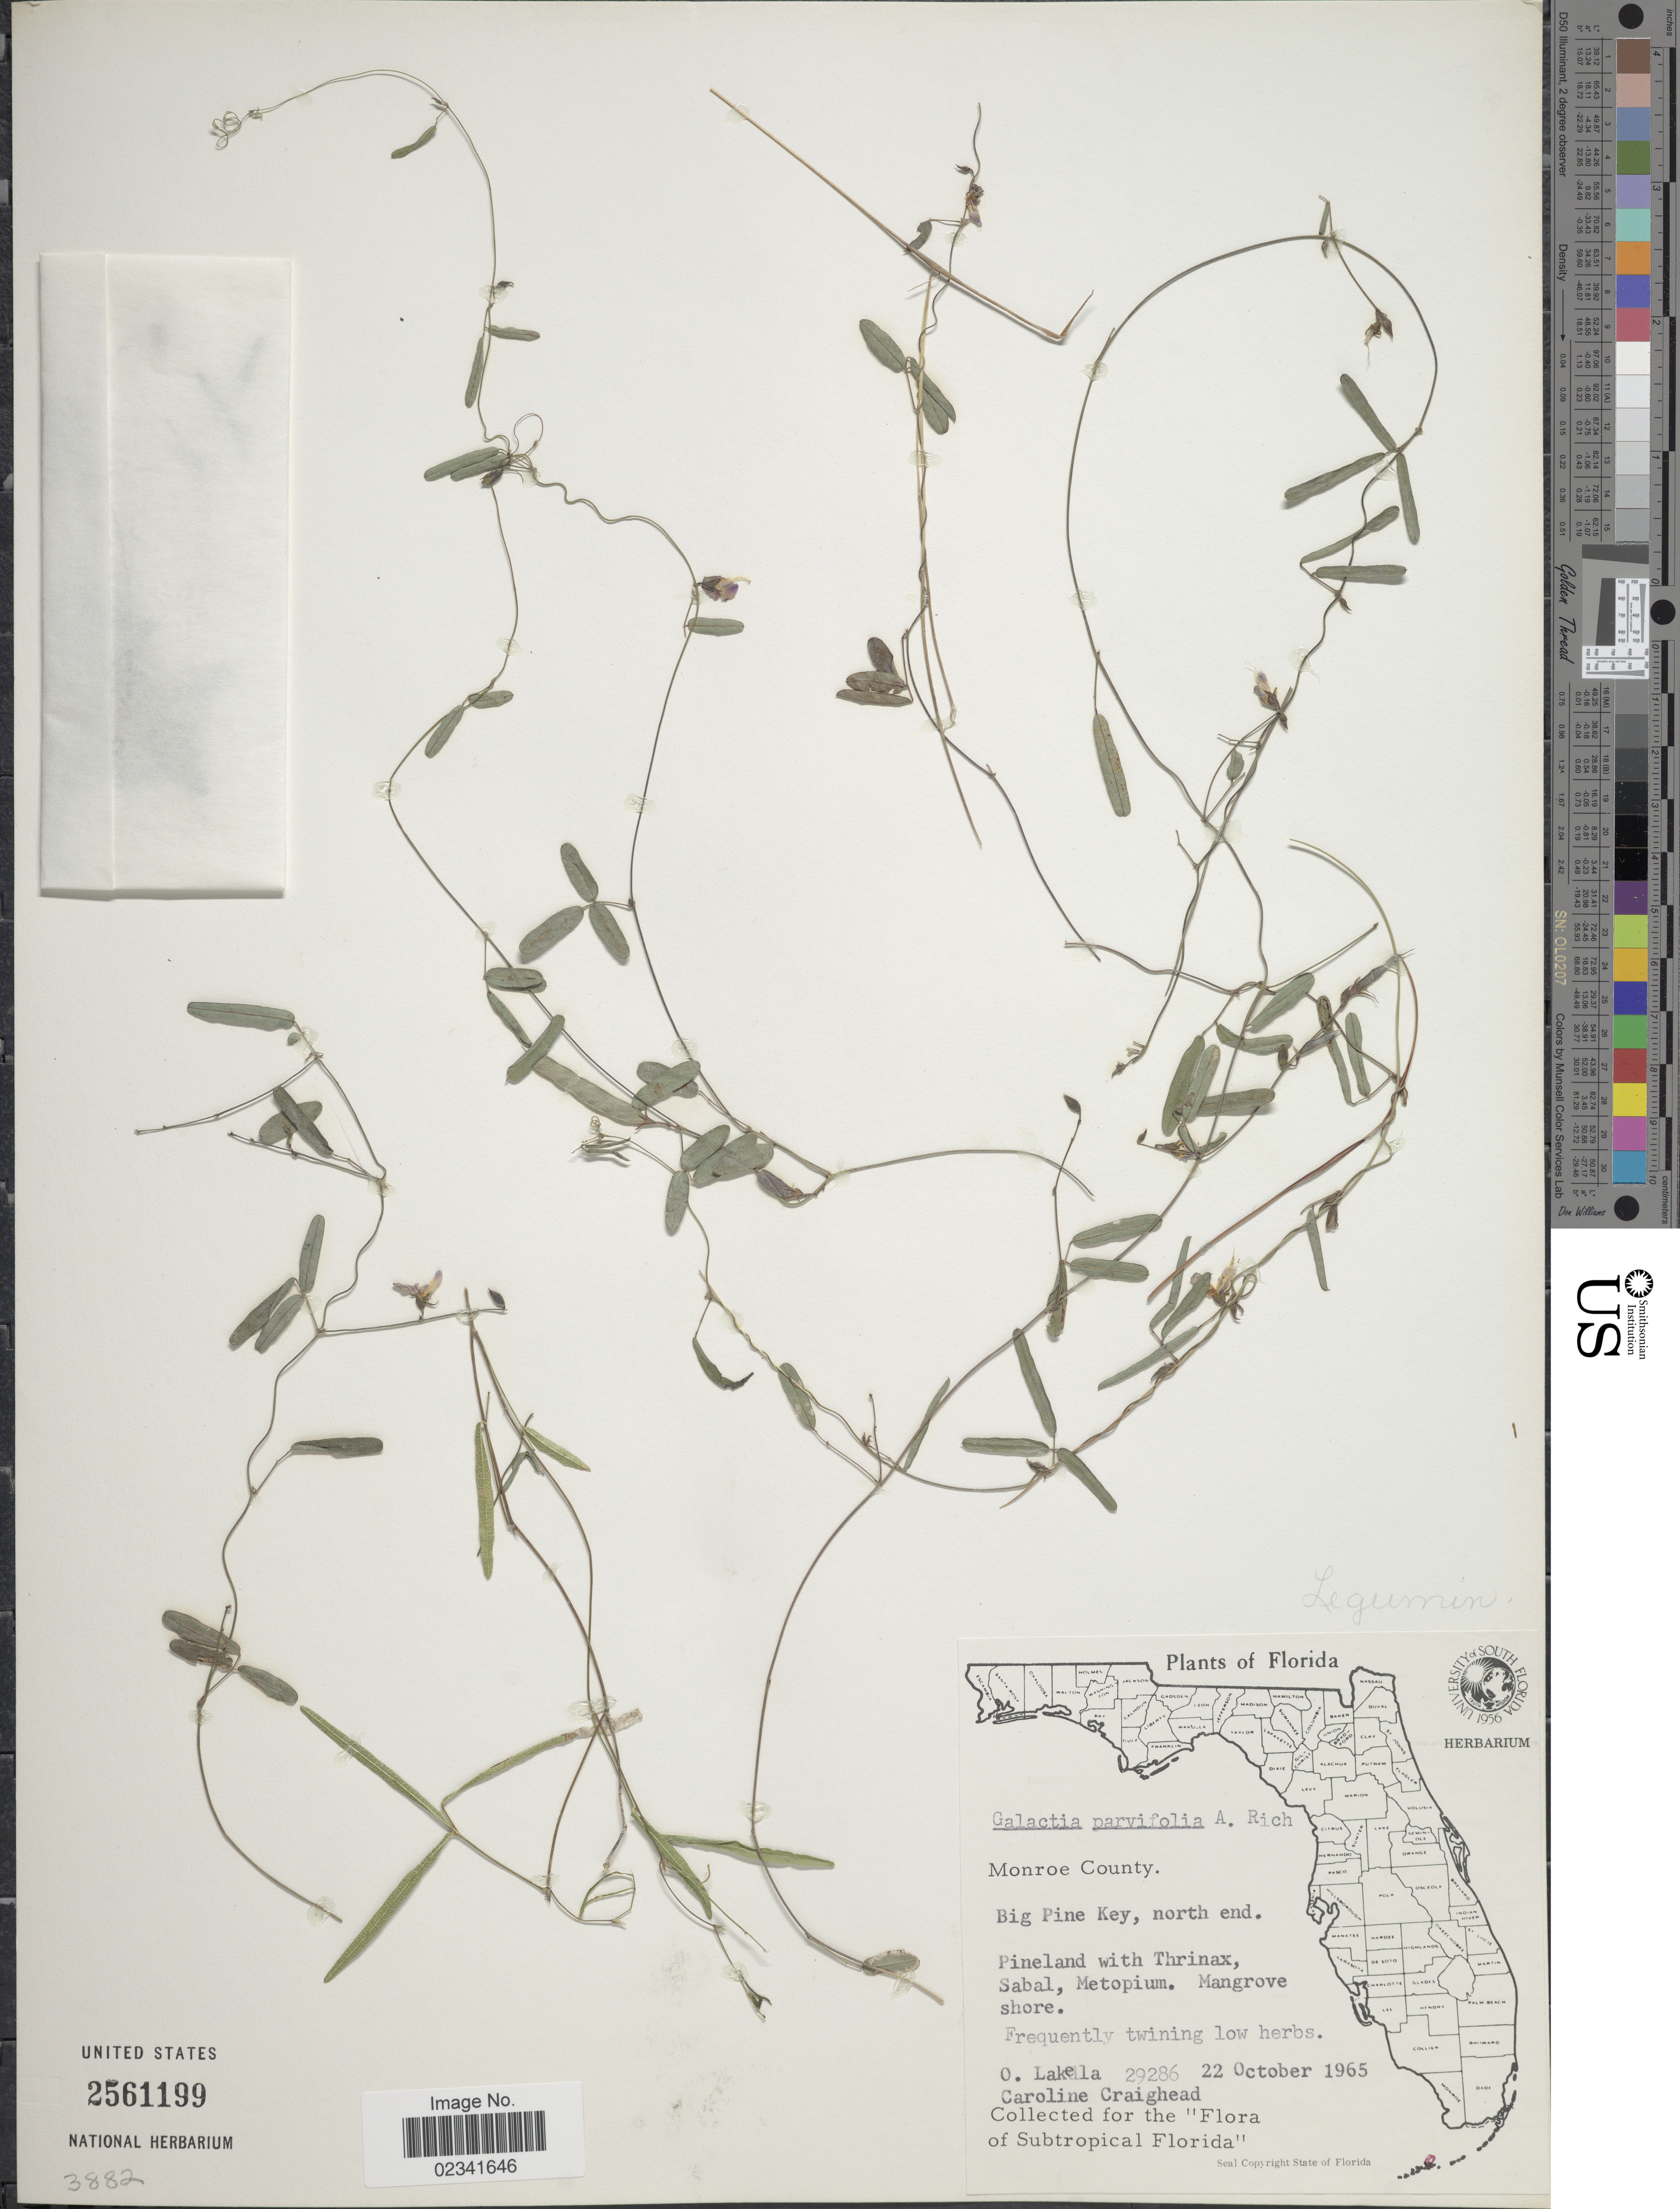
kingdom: Plantae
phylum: Tracheophyta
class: Magnoliopsida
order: Fabales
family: Fabaceae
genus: Galactia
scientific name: Galactia parvifolia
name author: A. Rich.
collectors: O. Lakela & C. Craighead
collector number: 29286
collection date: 1965-10-22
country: United States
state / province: Florida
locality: Monroe County, Big Pine Key, north end.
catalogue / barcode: US 2561199